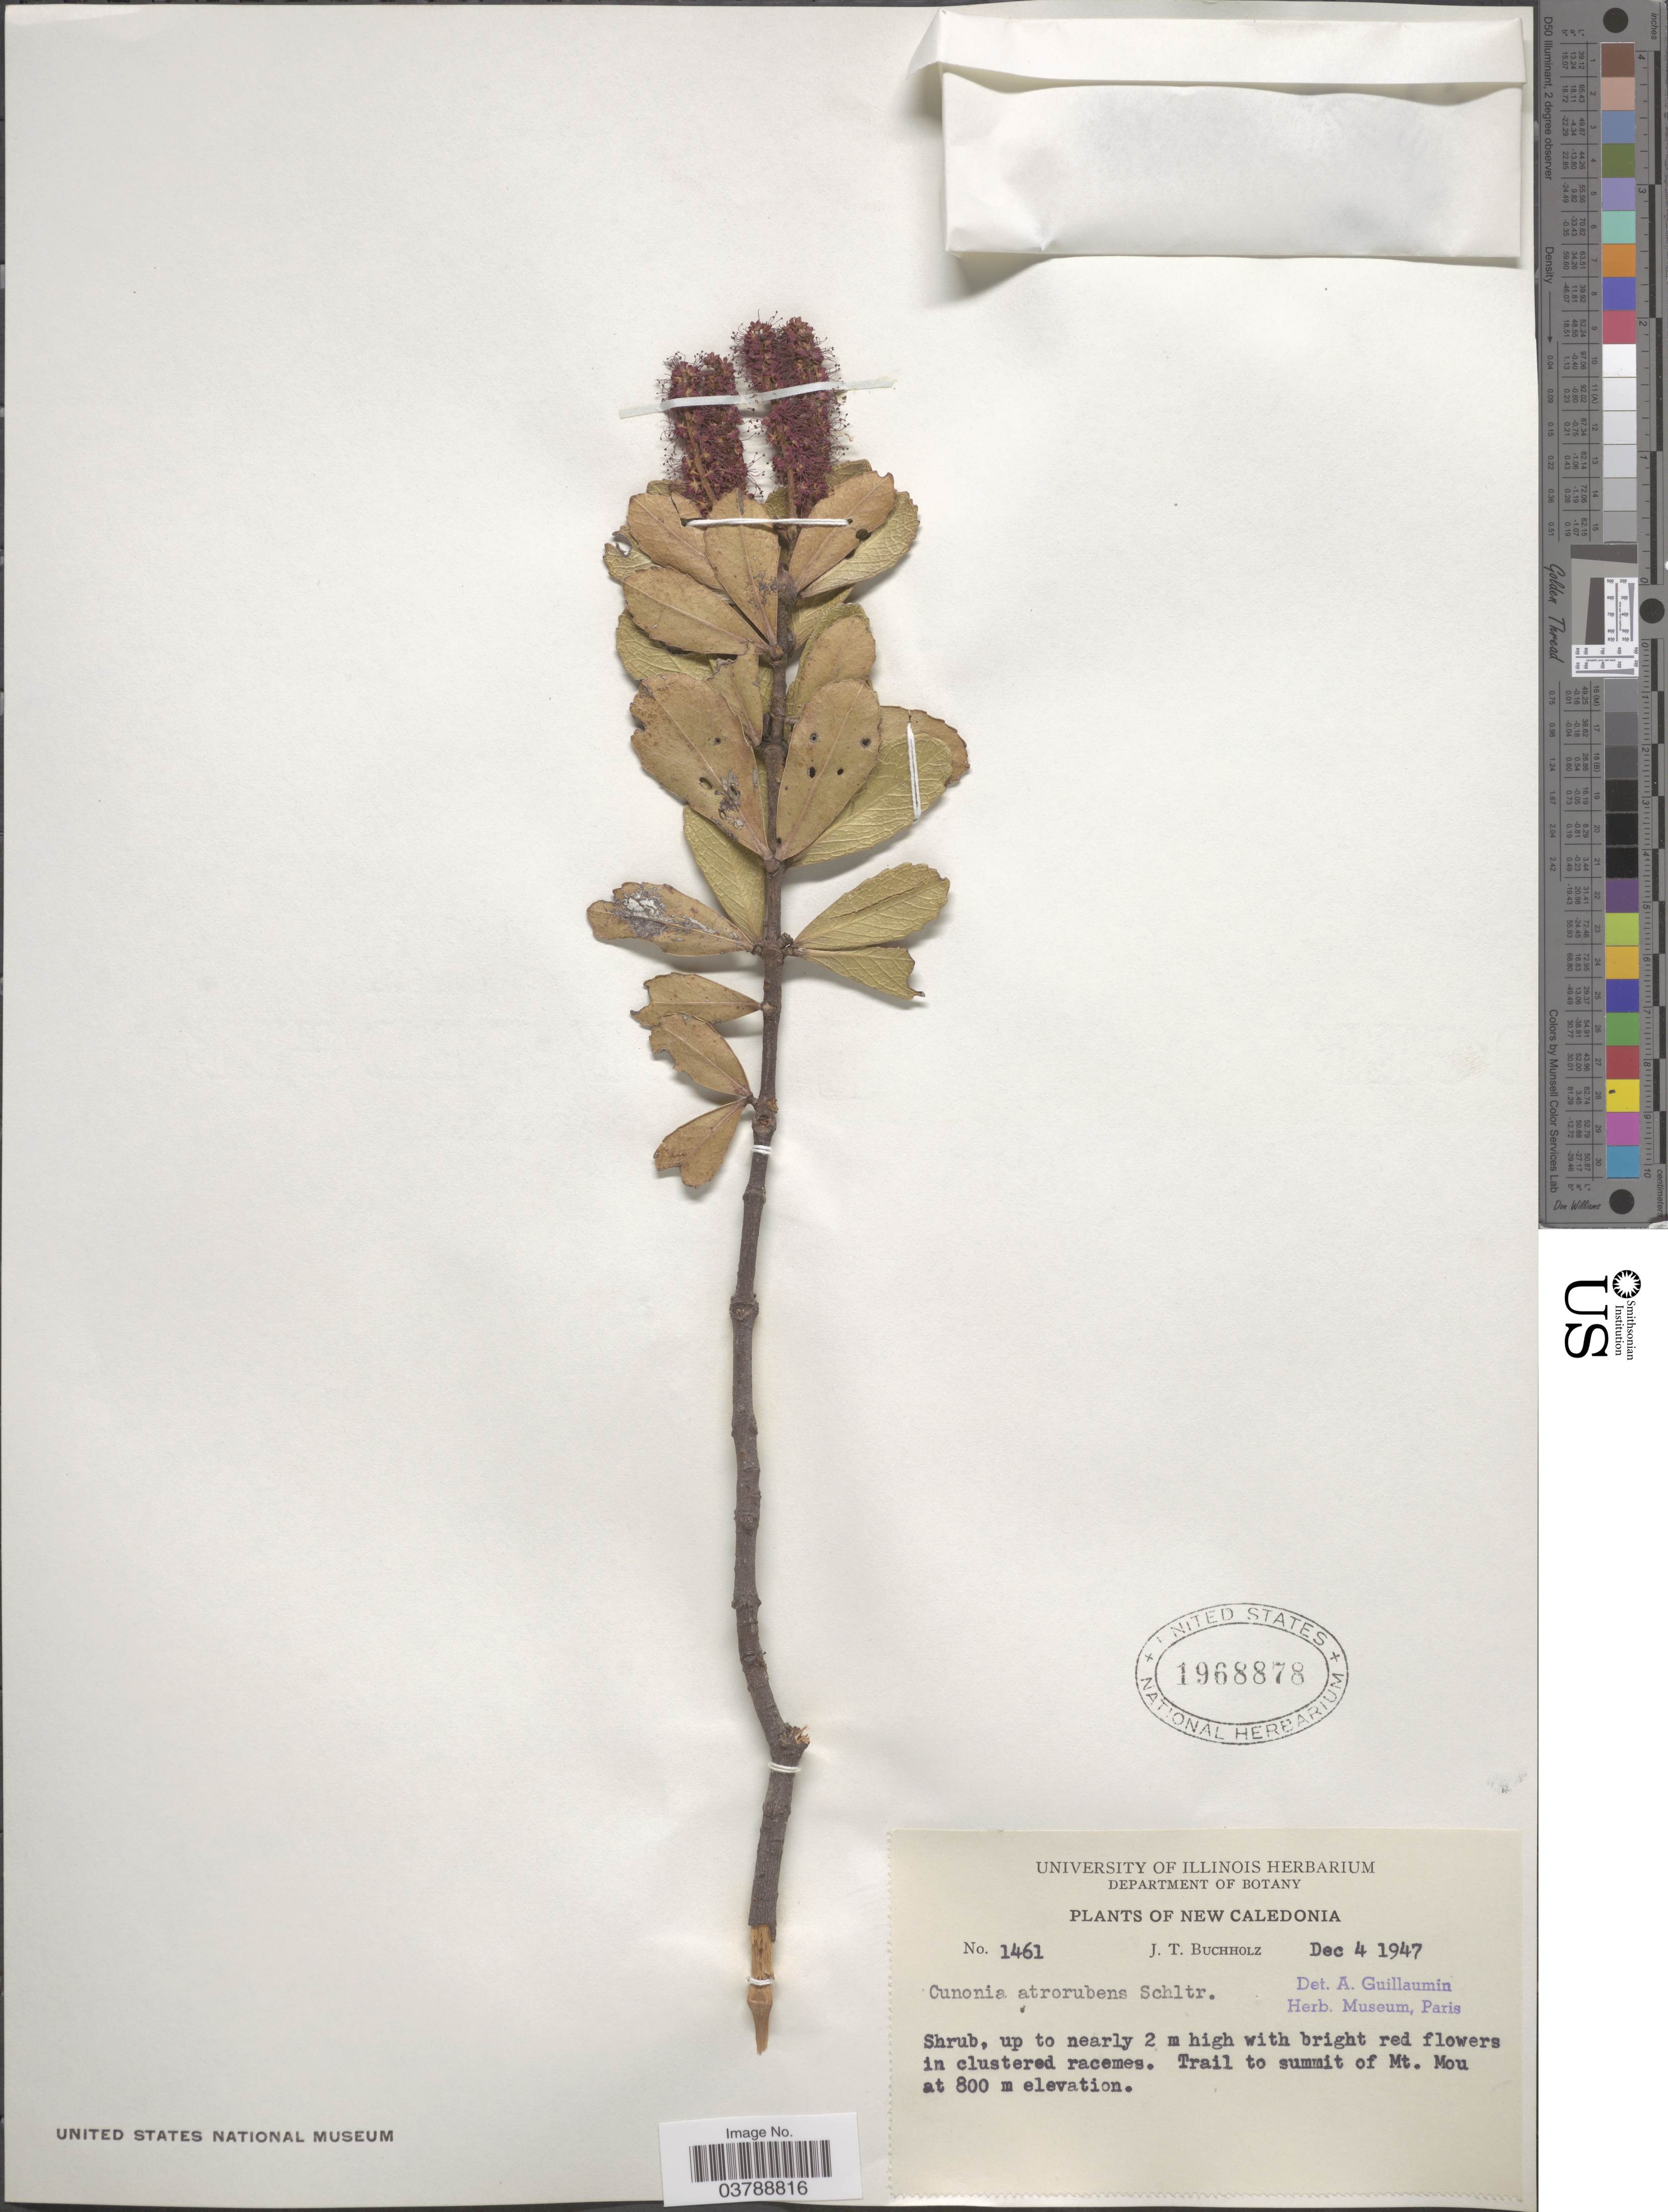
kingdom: Plantae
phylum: Tracheophyta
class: Magnoliopsida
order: Oxalidales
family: Cunoniaceae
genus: Cunonia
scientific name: Cunonia atrorubens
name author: Schltr.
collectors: J. T. Buchholz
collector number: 1461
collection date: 1947-12-04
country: New Caledonia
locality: Trail to summit of Mt. Mou.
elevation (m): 800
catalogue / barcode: US 1968878